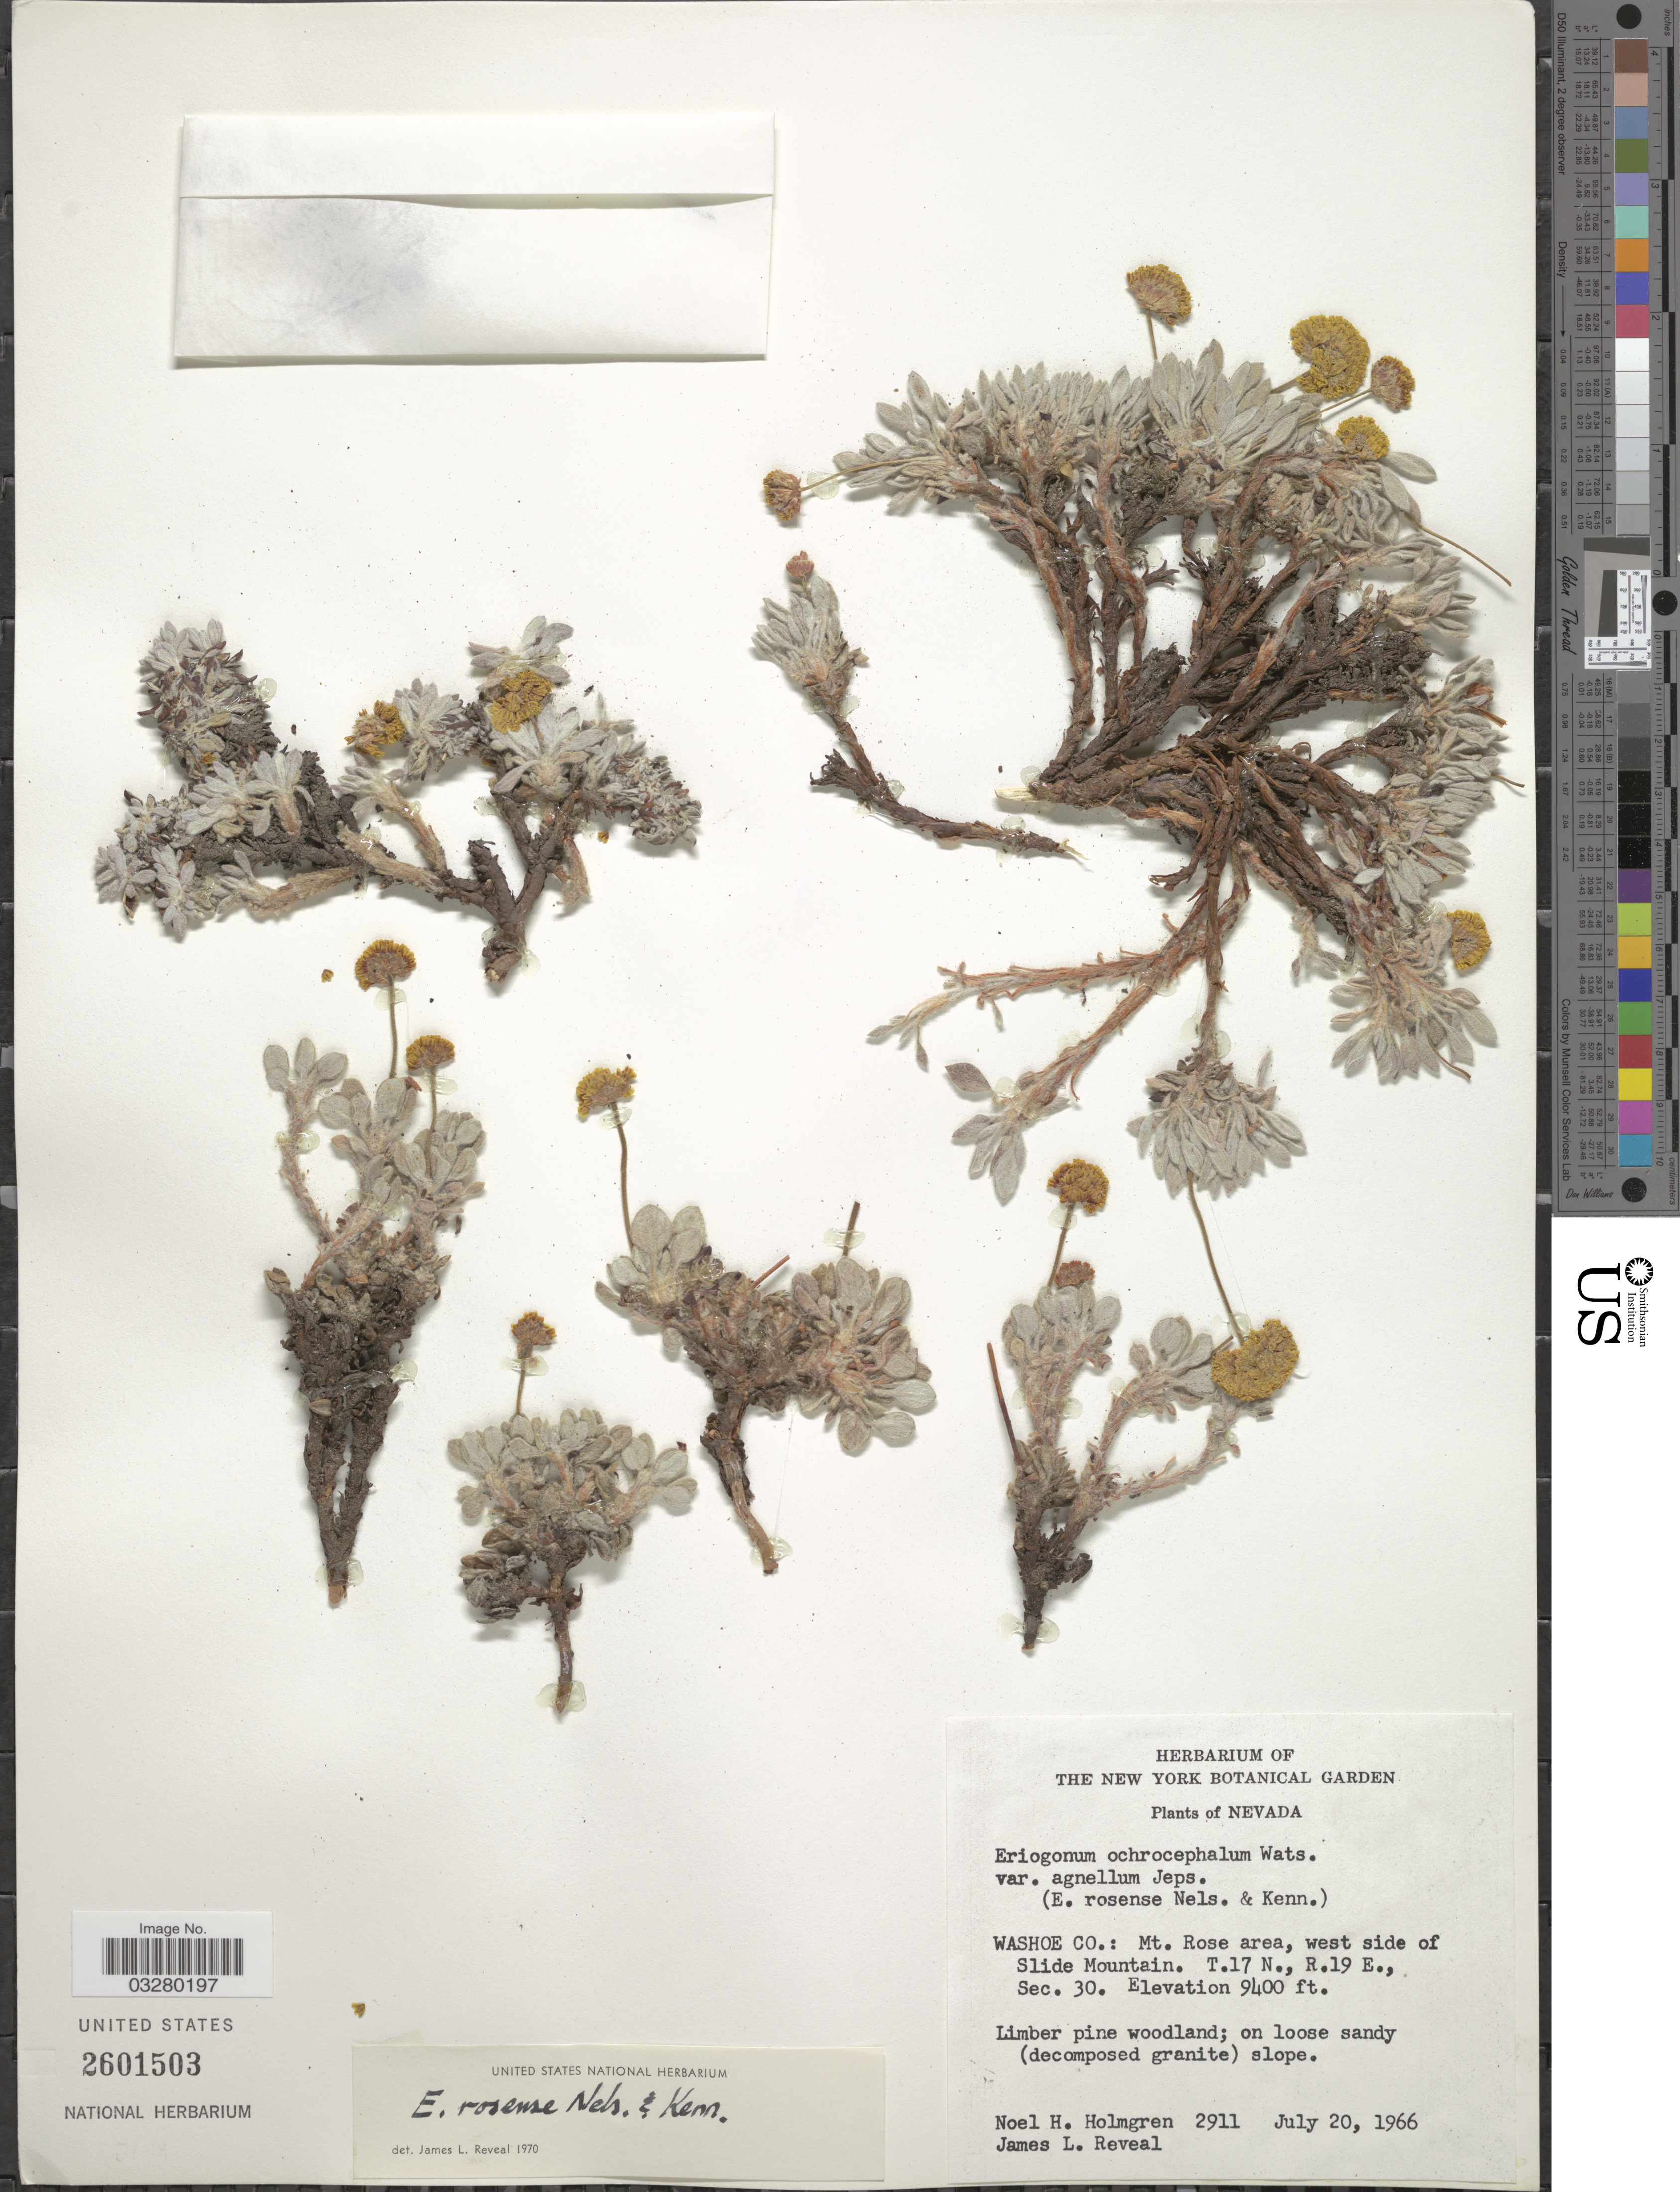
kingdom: Plantae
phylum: Tracheophyta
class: Magnoliopsida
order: Caryophyllales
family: Polygonaceae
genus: Eriogonum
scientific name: Eriogonum rosense var. subracemosum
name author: A. Nelson & P.B. Kenn.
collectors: N. H. Holmgren & J. L. Reveal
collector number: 2911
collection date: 1966-07-20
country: United States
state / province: Nevada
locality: Washoe Co.: Mt. Rose area, west side of Slide Mountain. T.17 N., R.19 E., Sec. 30.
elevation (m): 2865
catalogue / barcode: US 2601503